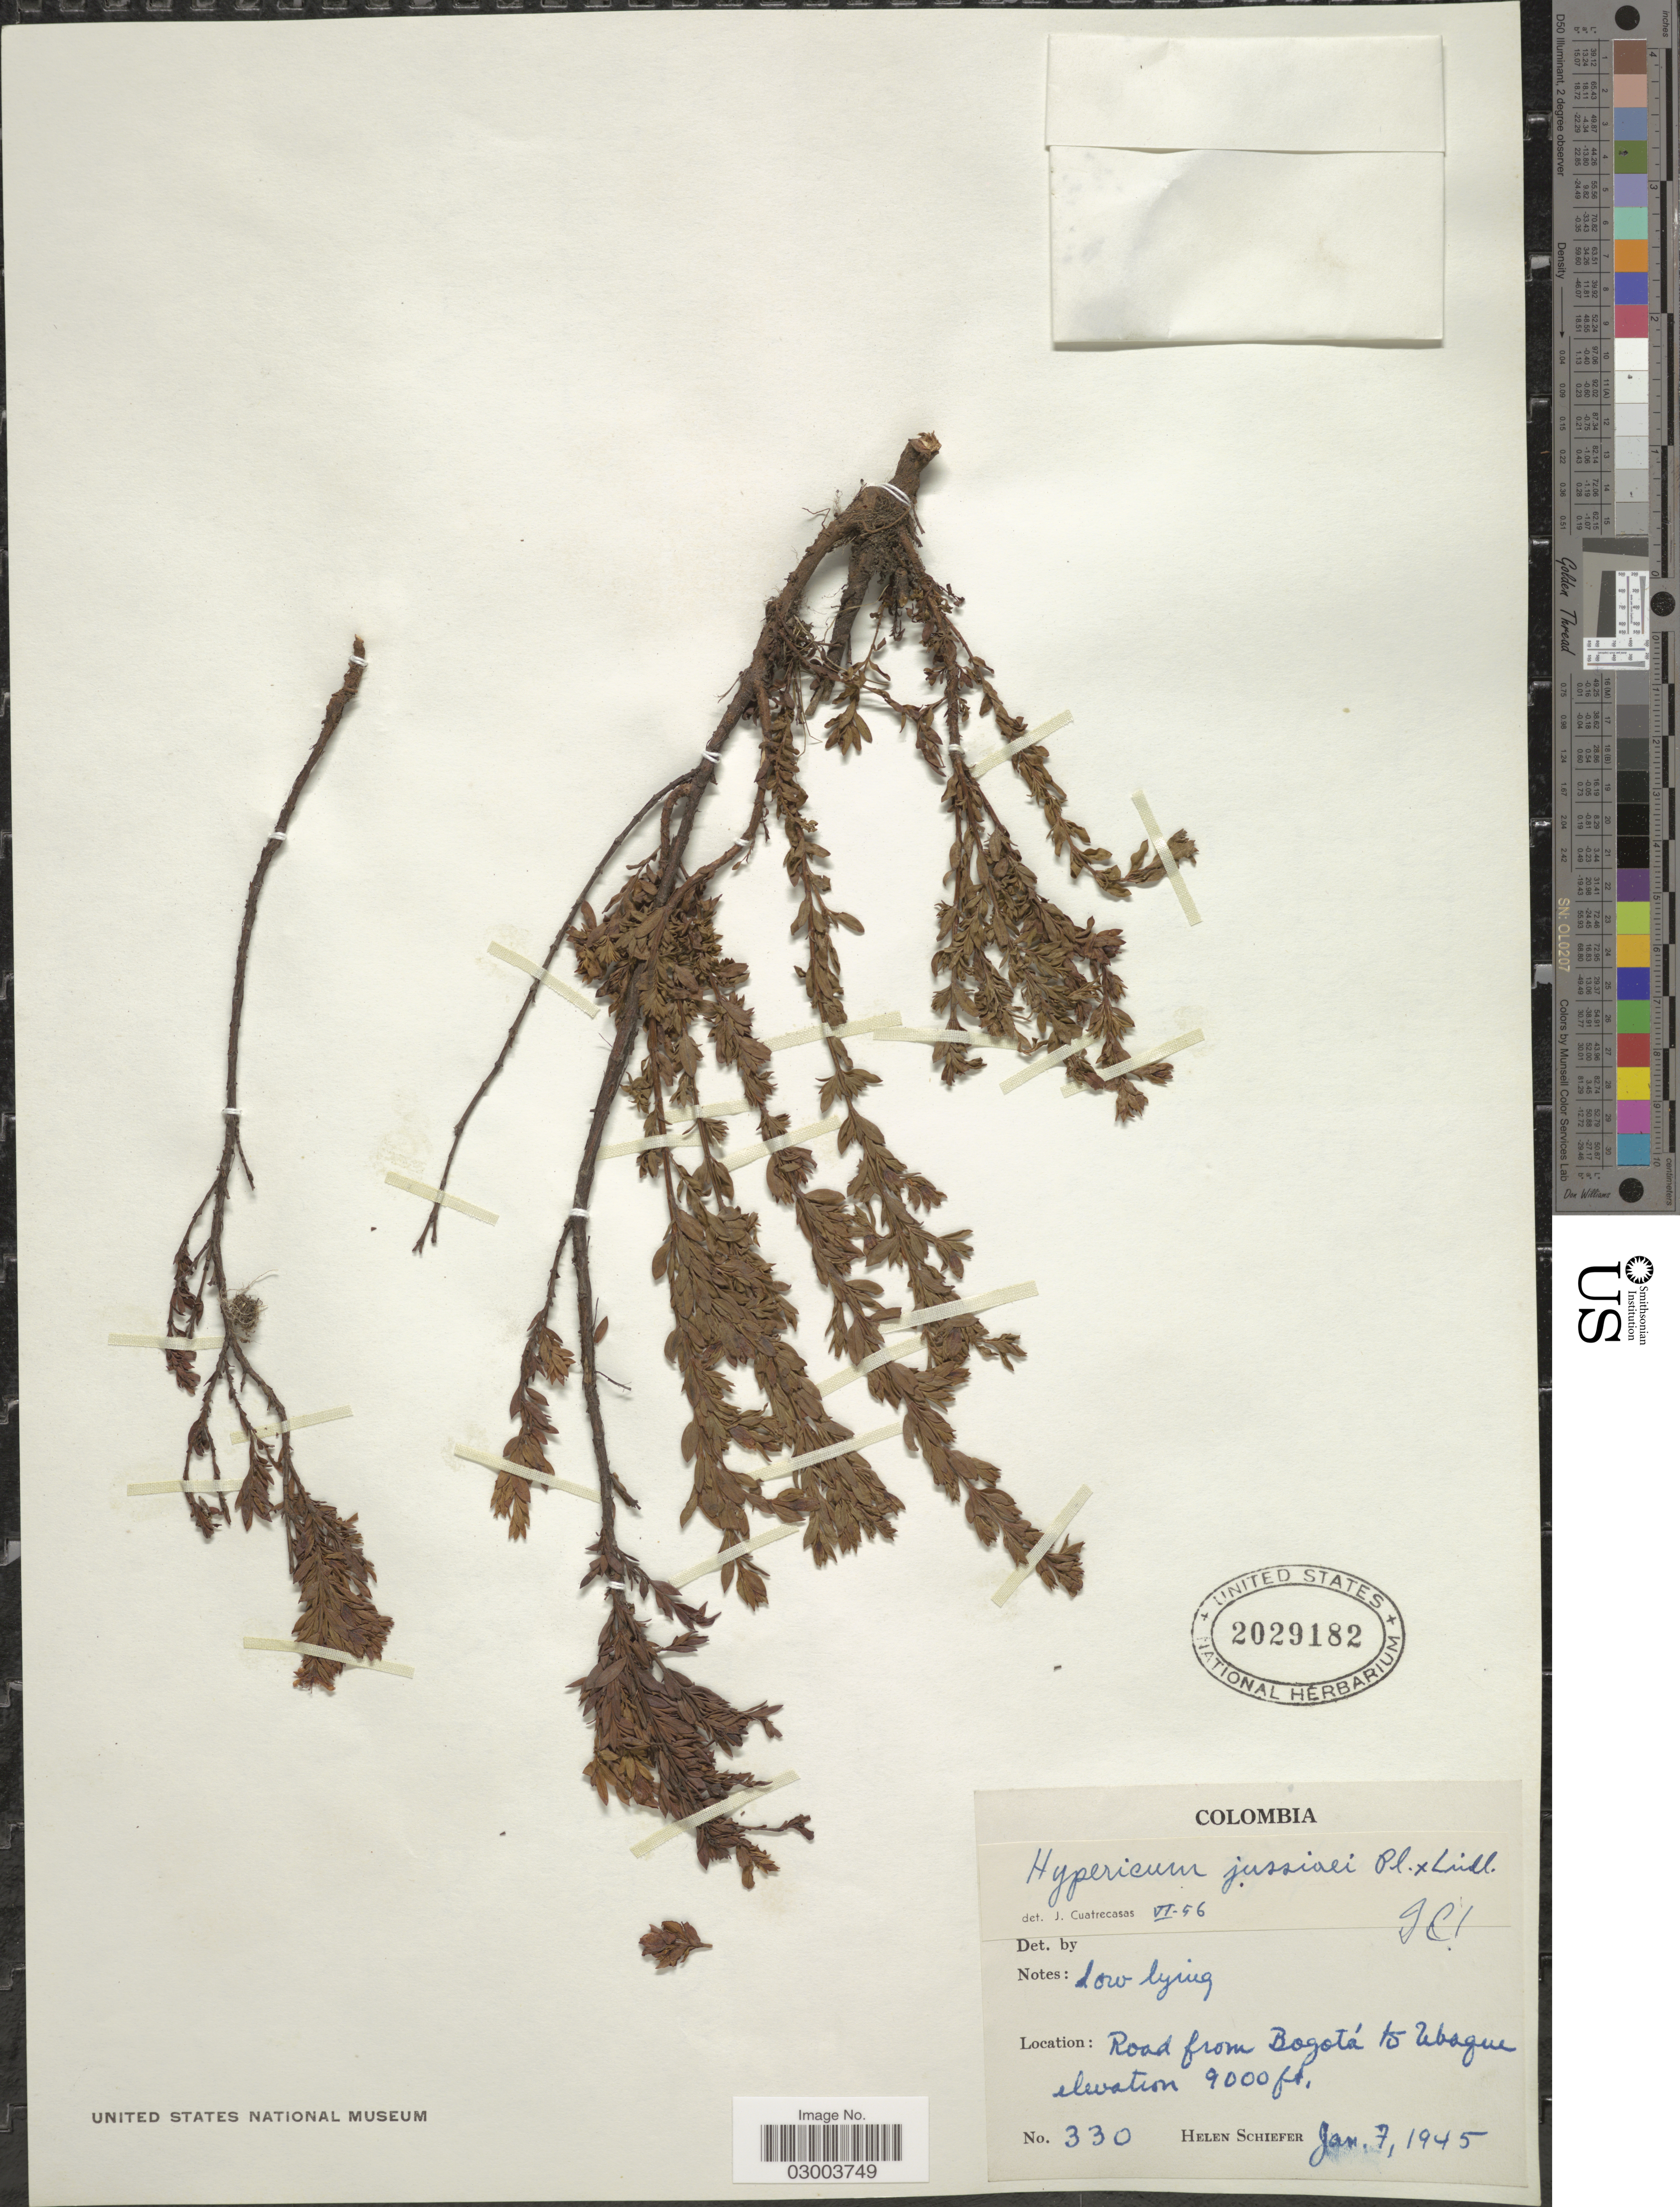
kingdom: Plantae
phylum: Tracheophyta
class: Magnoliopsida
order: Malpighiales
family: Hypericaceae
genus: Hypericum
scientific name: Hypericum humboldtianum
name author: Steud.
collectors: H. Schiefer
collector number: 330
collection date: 1945-01-07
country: Colombia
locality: Road from Bogotá to Ubaque.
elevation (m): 2743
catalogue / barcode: US 2029182